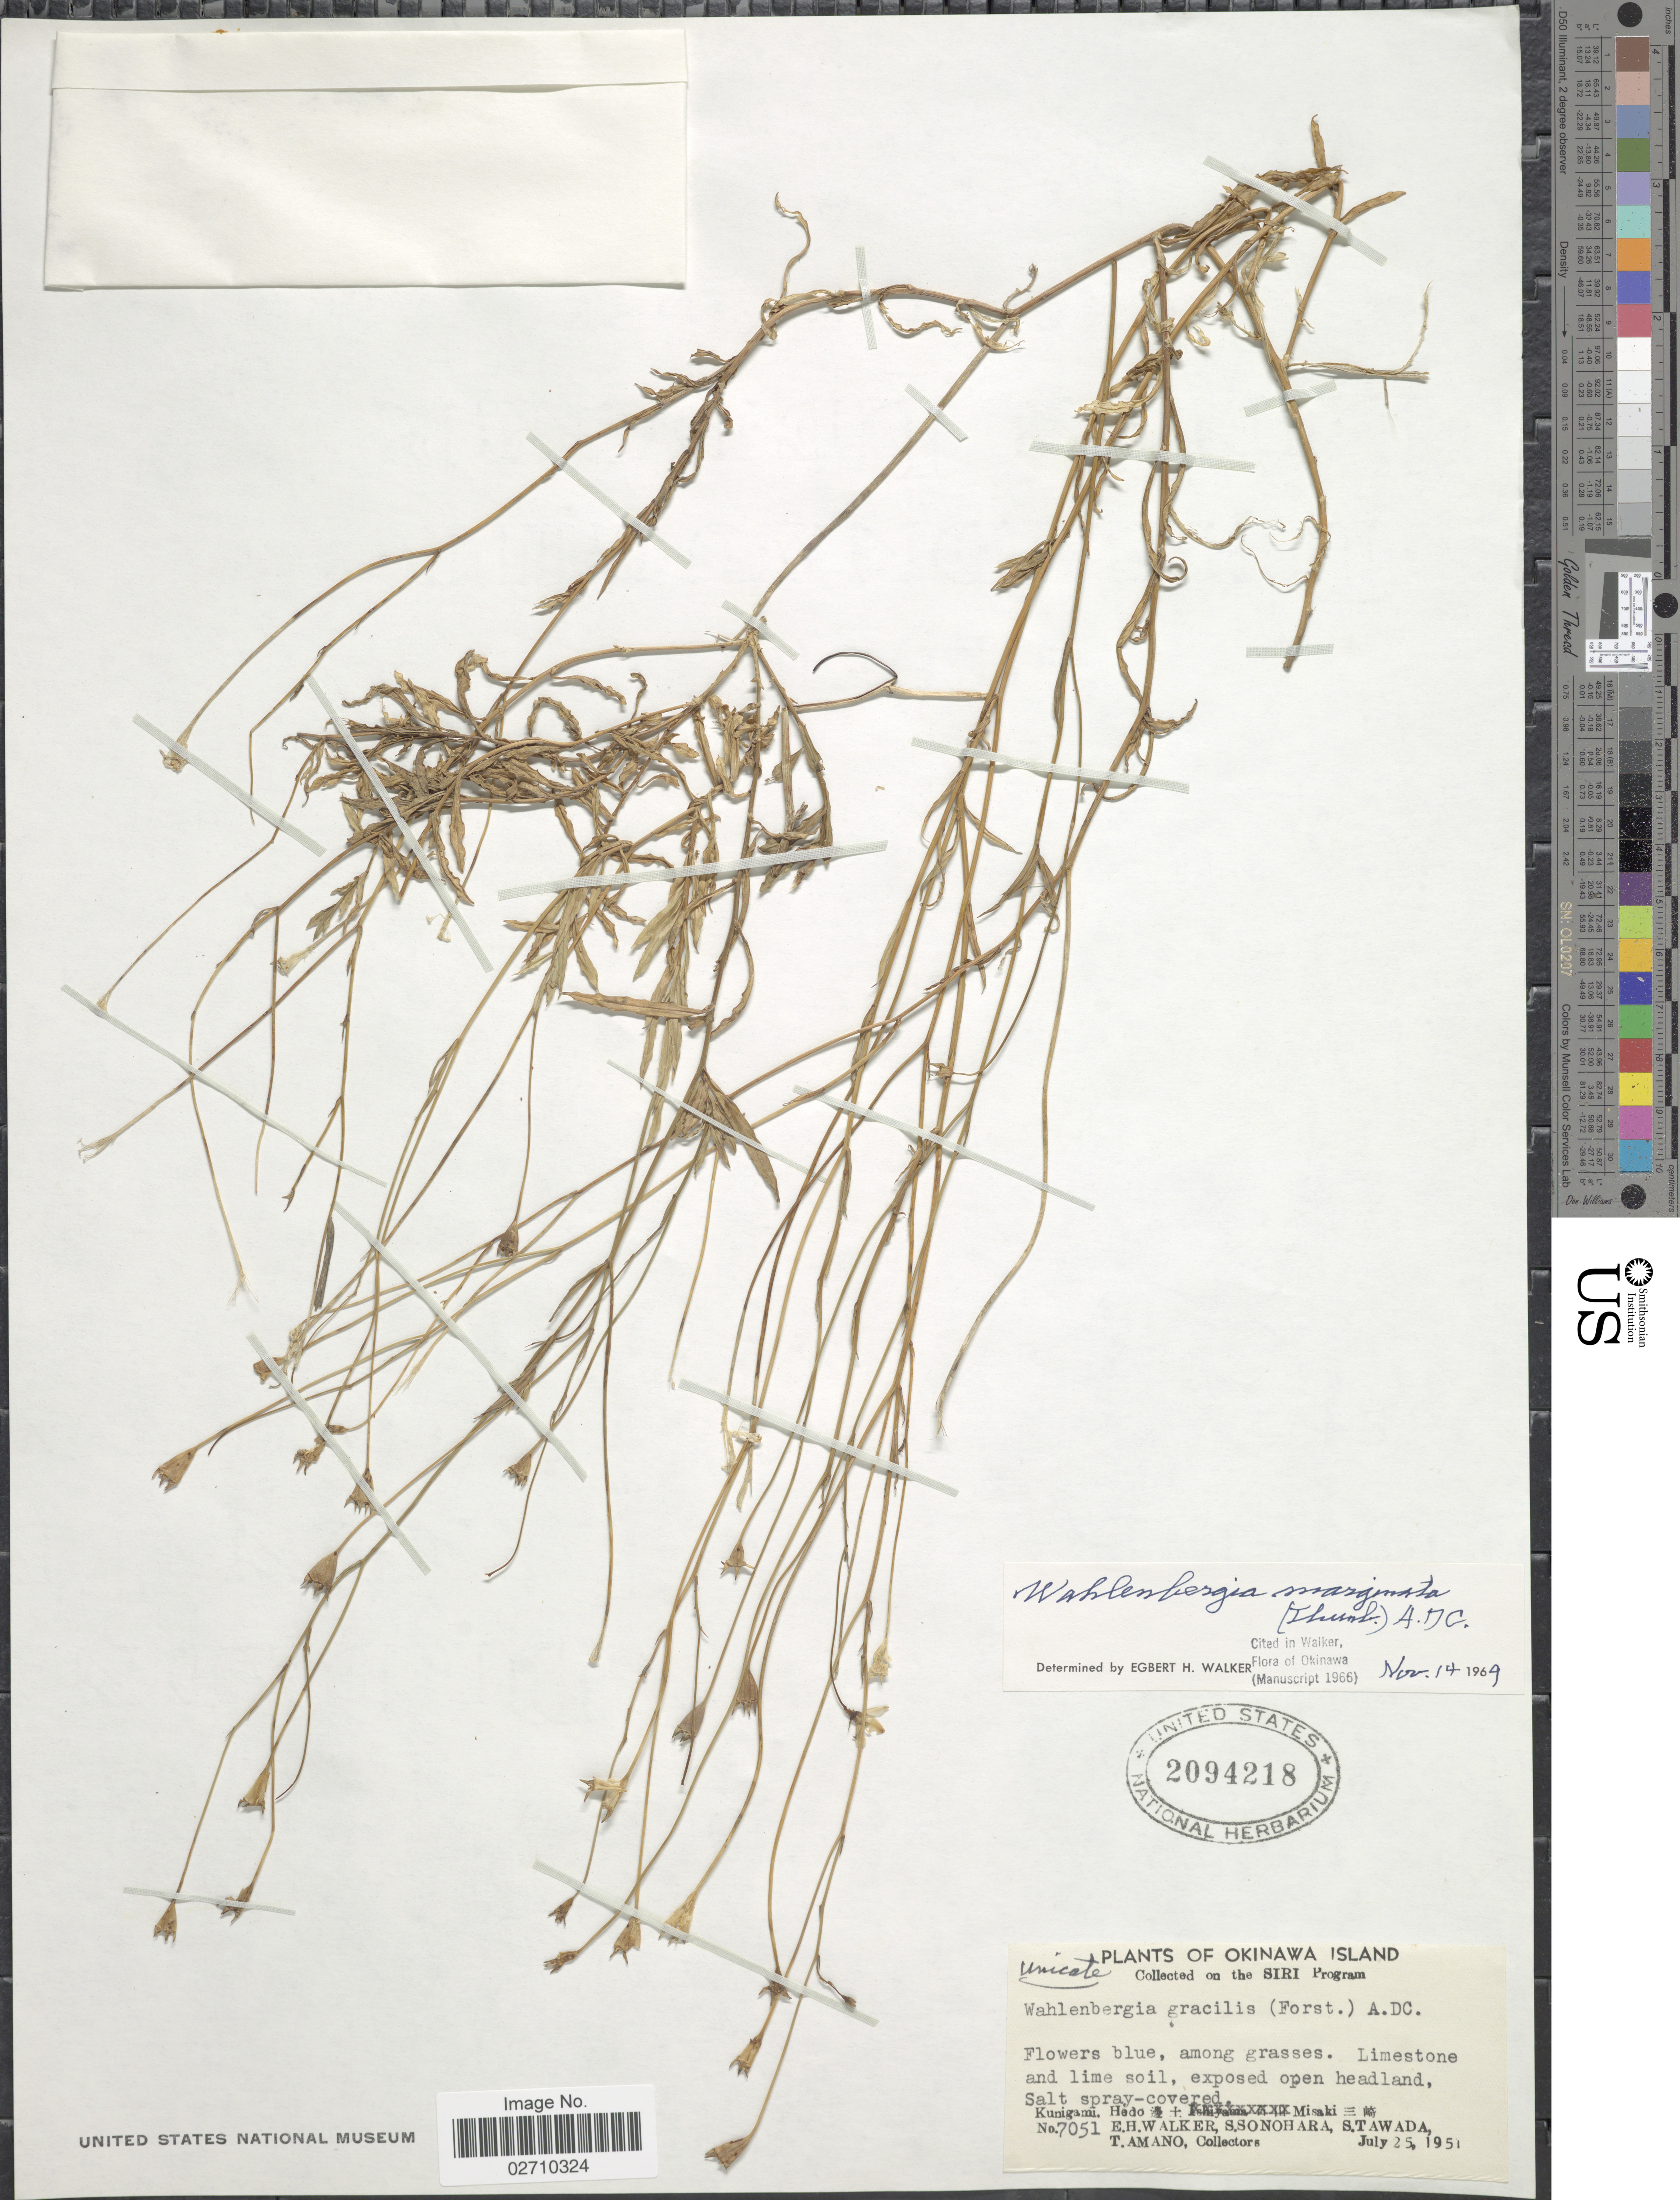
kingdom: Plantae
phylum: Tracheophyta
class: Magnoliopsida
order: Asterales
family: Campanulaceae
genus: Wahlenbergia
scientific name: Wahlenbergia marginata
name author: (Thunb.) A. DC.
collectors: E. H. Walker, S. Sonohara, S. Tawada & T. Amano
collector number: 7051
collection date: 1951-07-25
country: Japan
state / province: Okinawa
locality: Okinawa Island. Kunigami, Hedo + Misaki.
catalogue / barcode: US 2094218